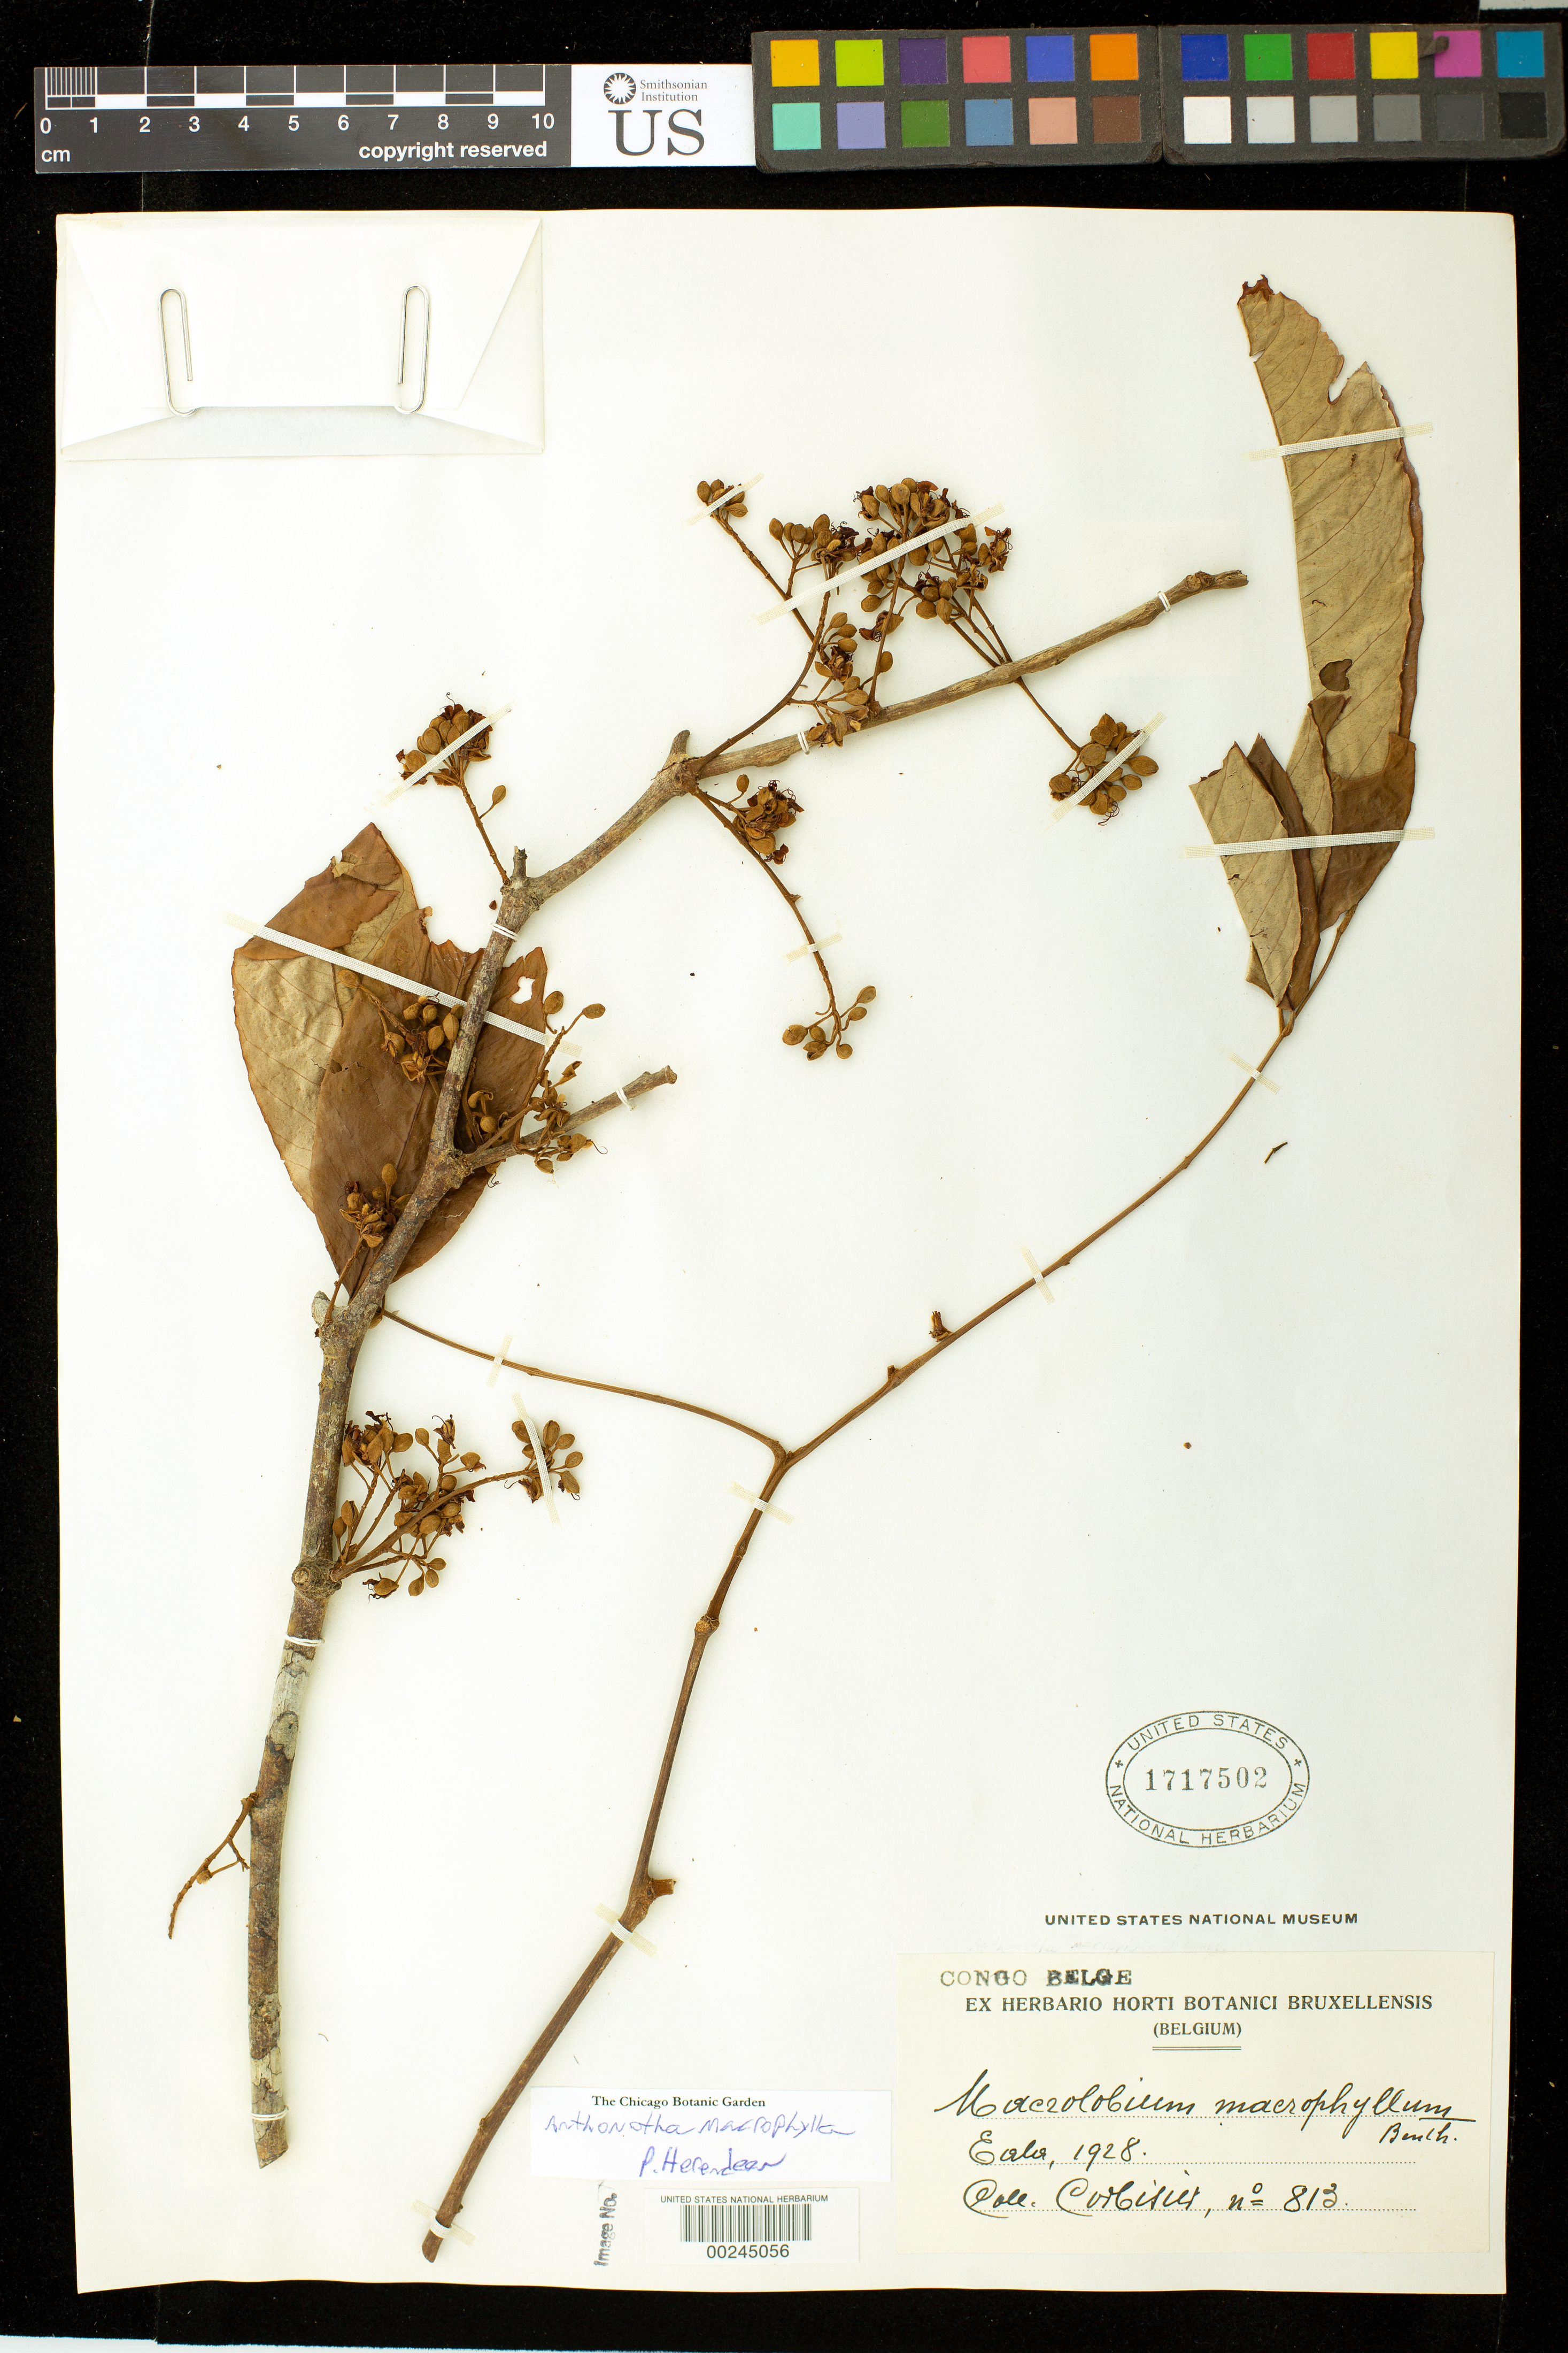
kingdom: Plantae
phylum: Tracheophyta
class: Magnoliopsida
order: Fabales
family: Fabaceae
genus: Anthonotha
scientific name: Anthonotha macrophylla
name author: P. Beauv.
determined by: Herendeen, P. S.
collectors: A. Corbisier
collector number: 813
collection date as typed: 1928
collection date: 1928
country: Congo, Democratic Republic of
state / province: Équateur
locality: Eala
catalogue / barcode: US 1717502